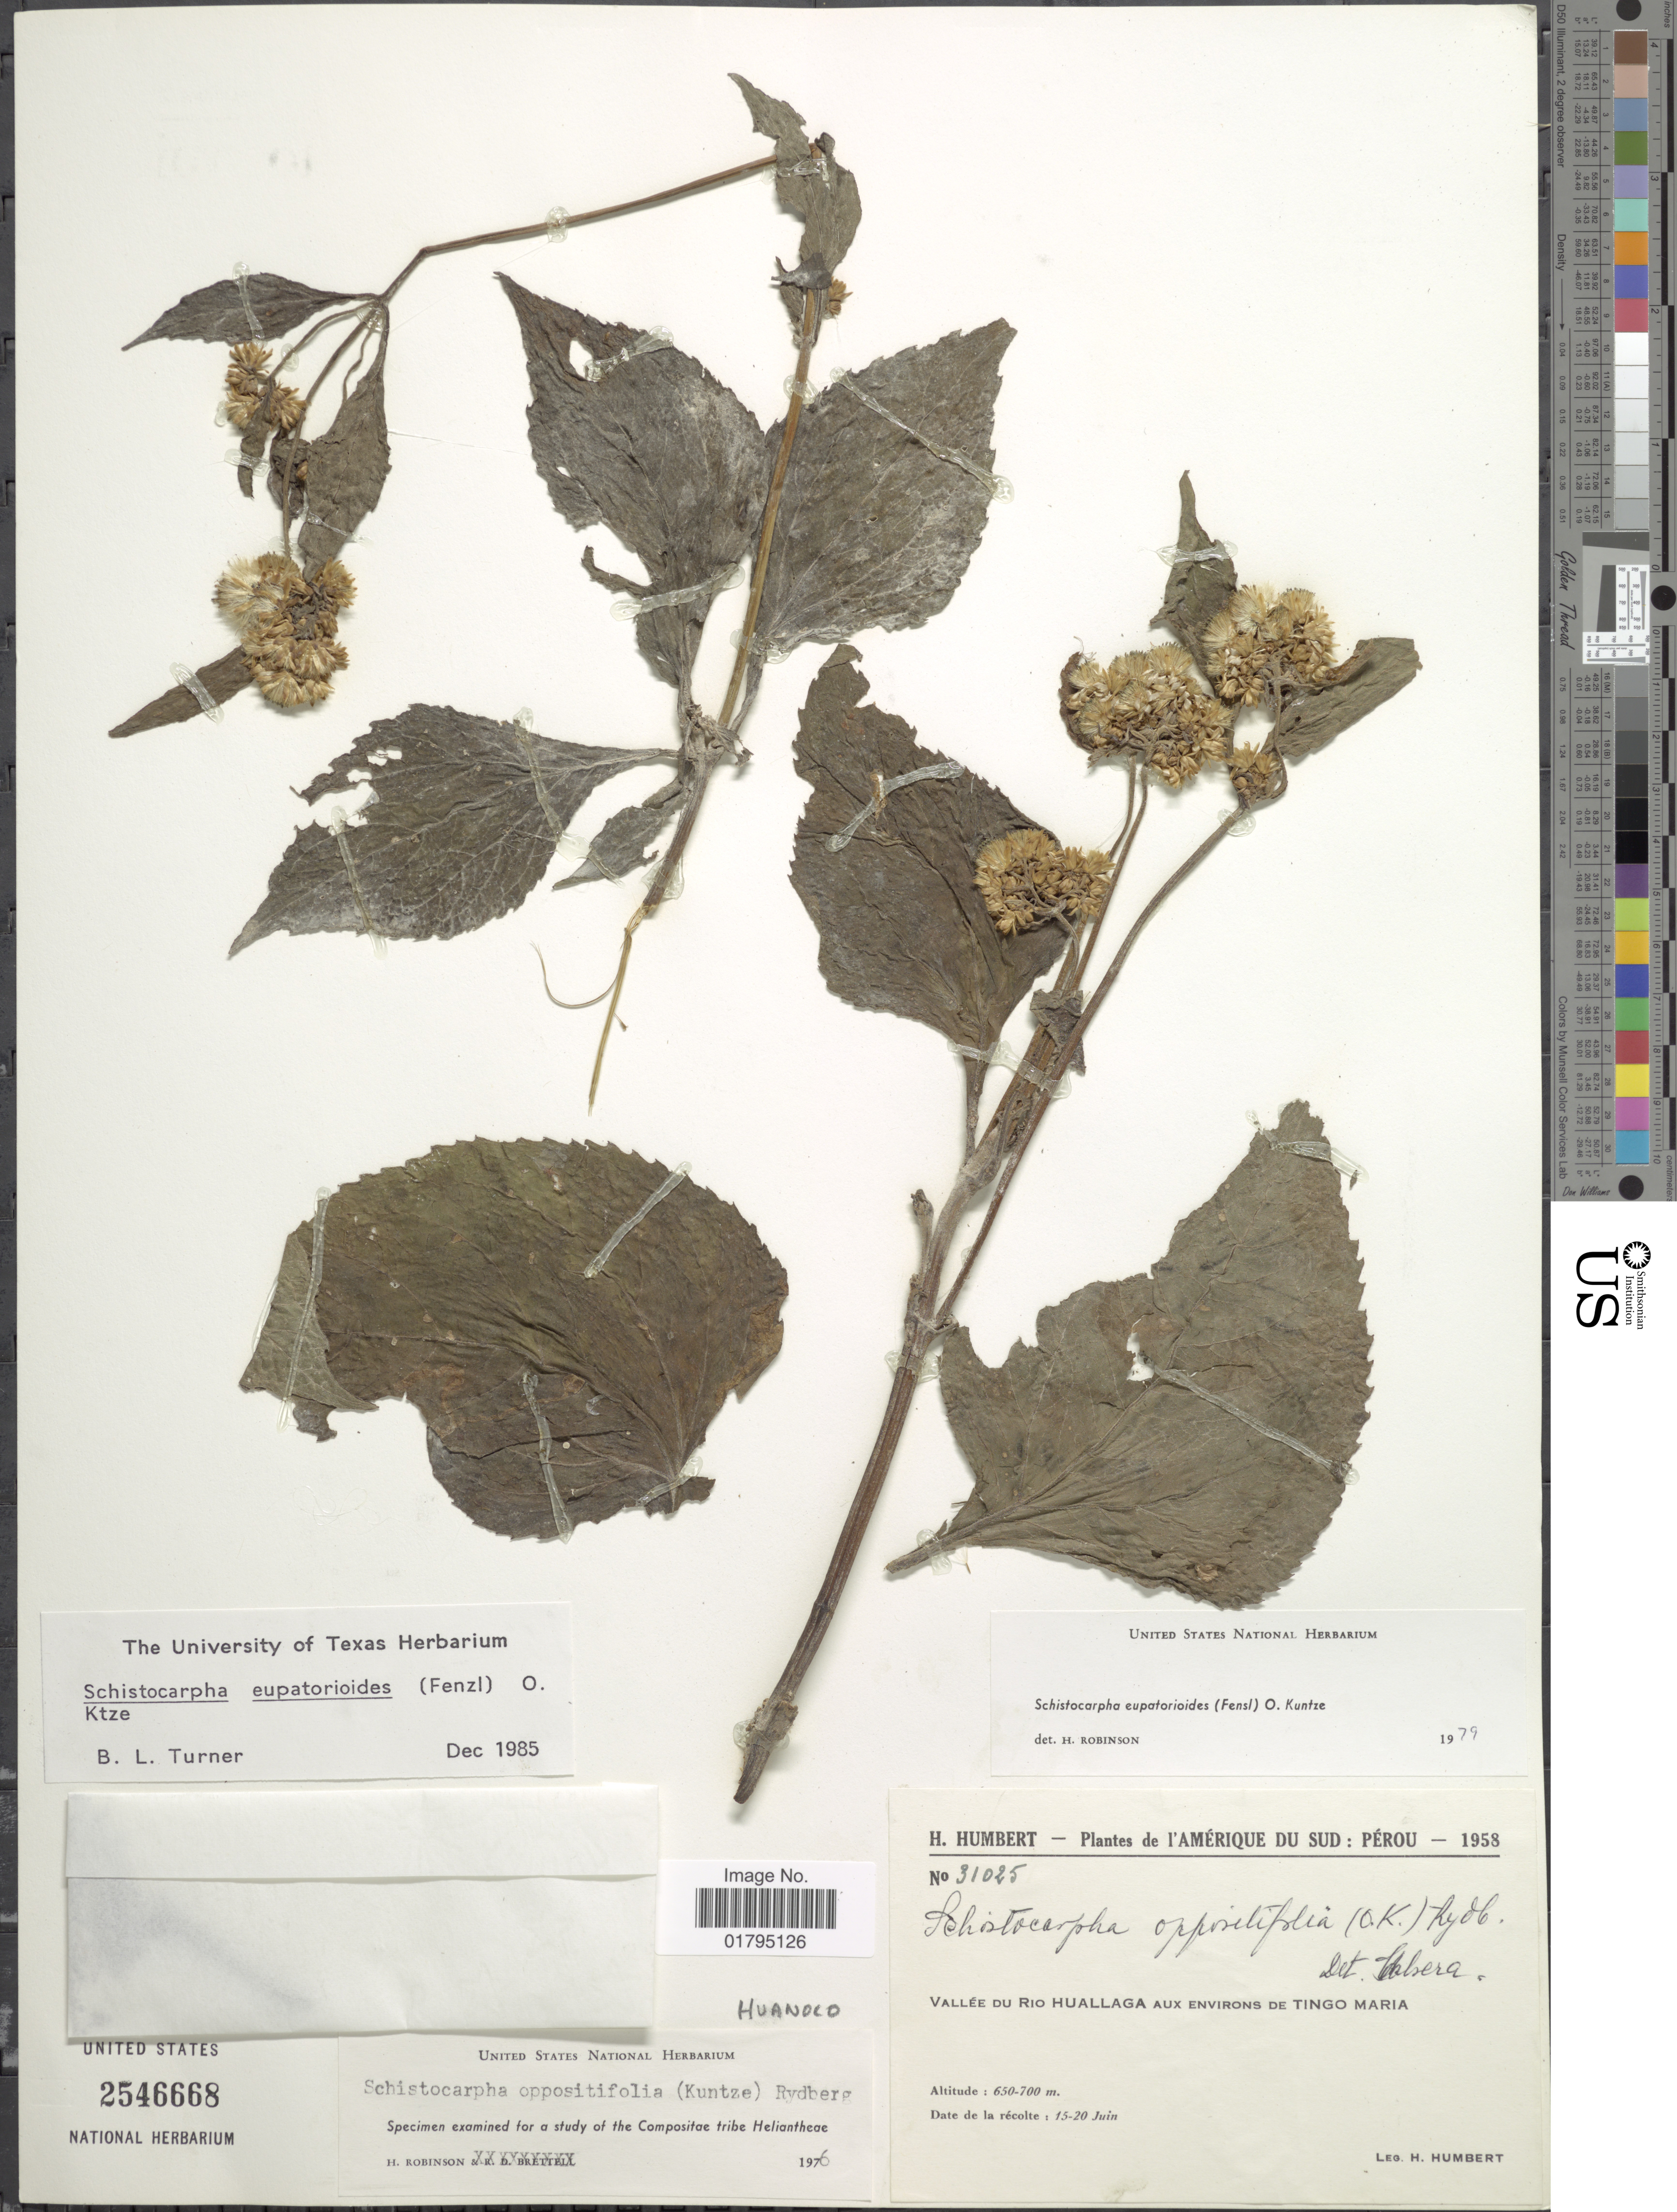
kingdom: Plantae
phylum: Tracheophyta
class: Magnoliopsida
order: Asterales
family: Asteraceae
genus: Schistocarpha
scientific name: Schistocarpha eupatorioides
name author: (Fenzl) Kuntze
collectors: H. Humbert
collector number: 31025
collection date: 1958-06-15/1958-06-20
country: Peru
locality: Vallee du Rio Huallaga aux environs de Tingo Maria. l'Amerique du Sud: Perou.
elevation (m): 650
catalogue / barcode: US 2546668